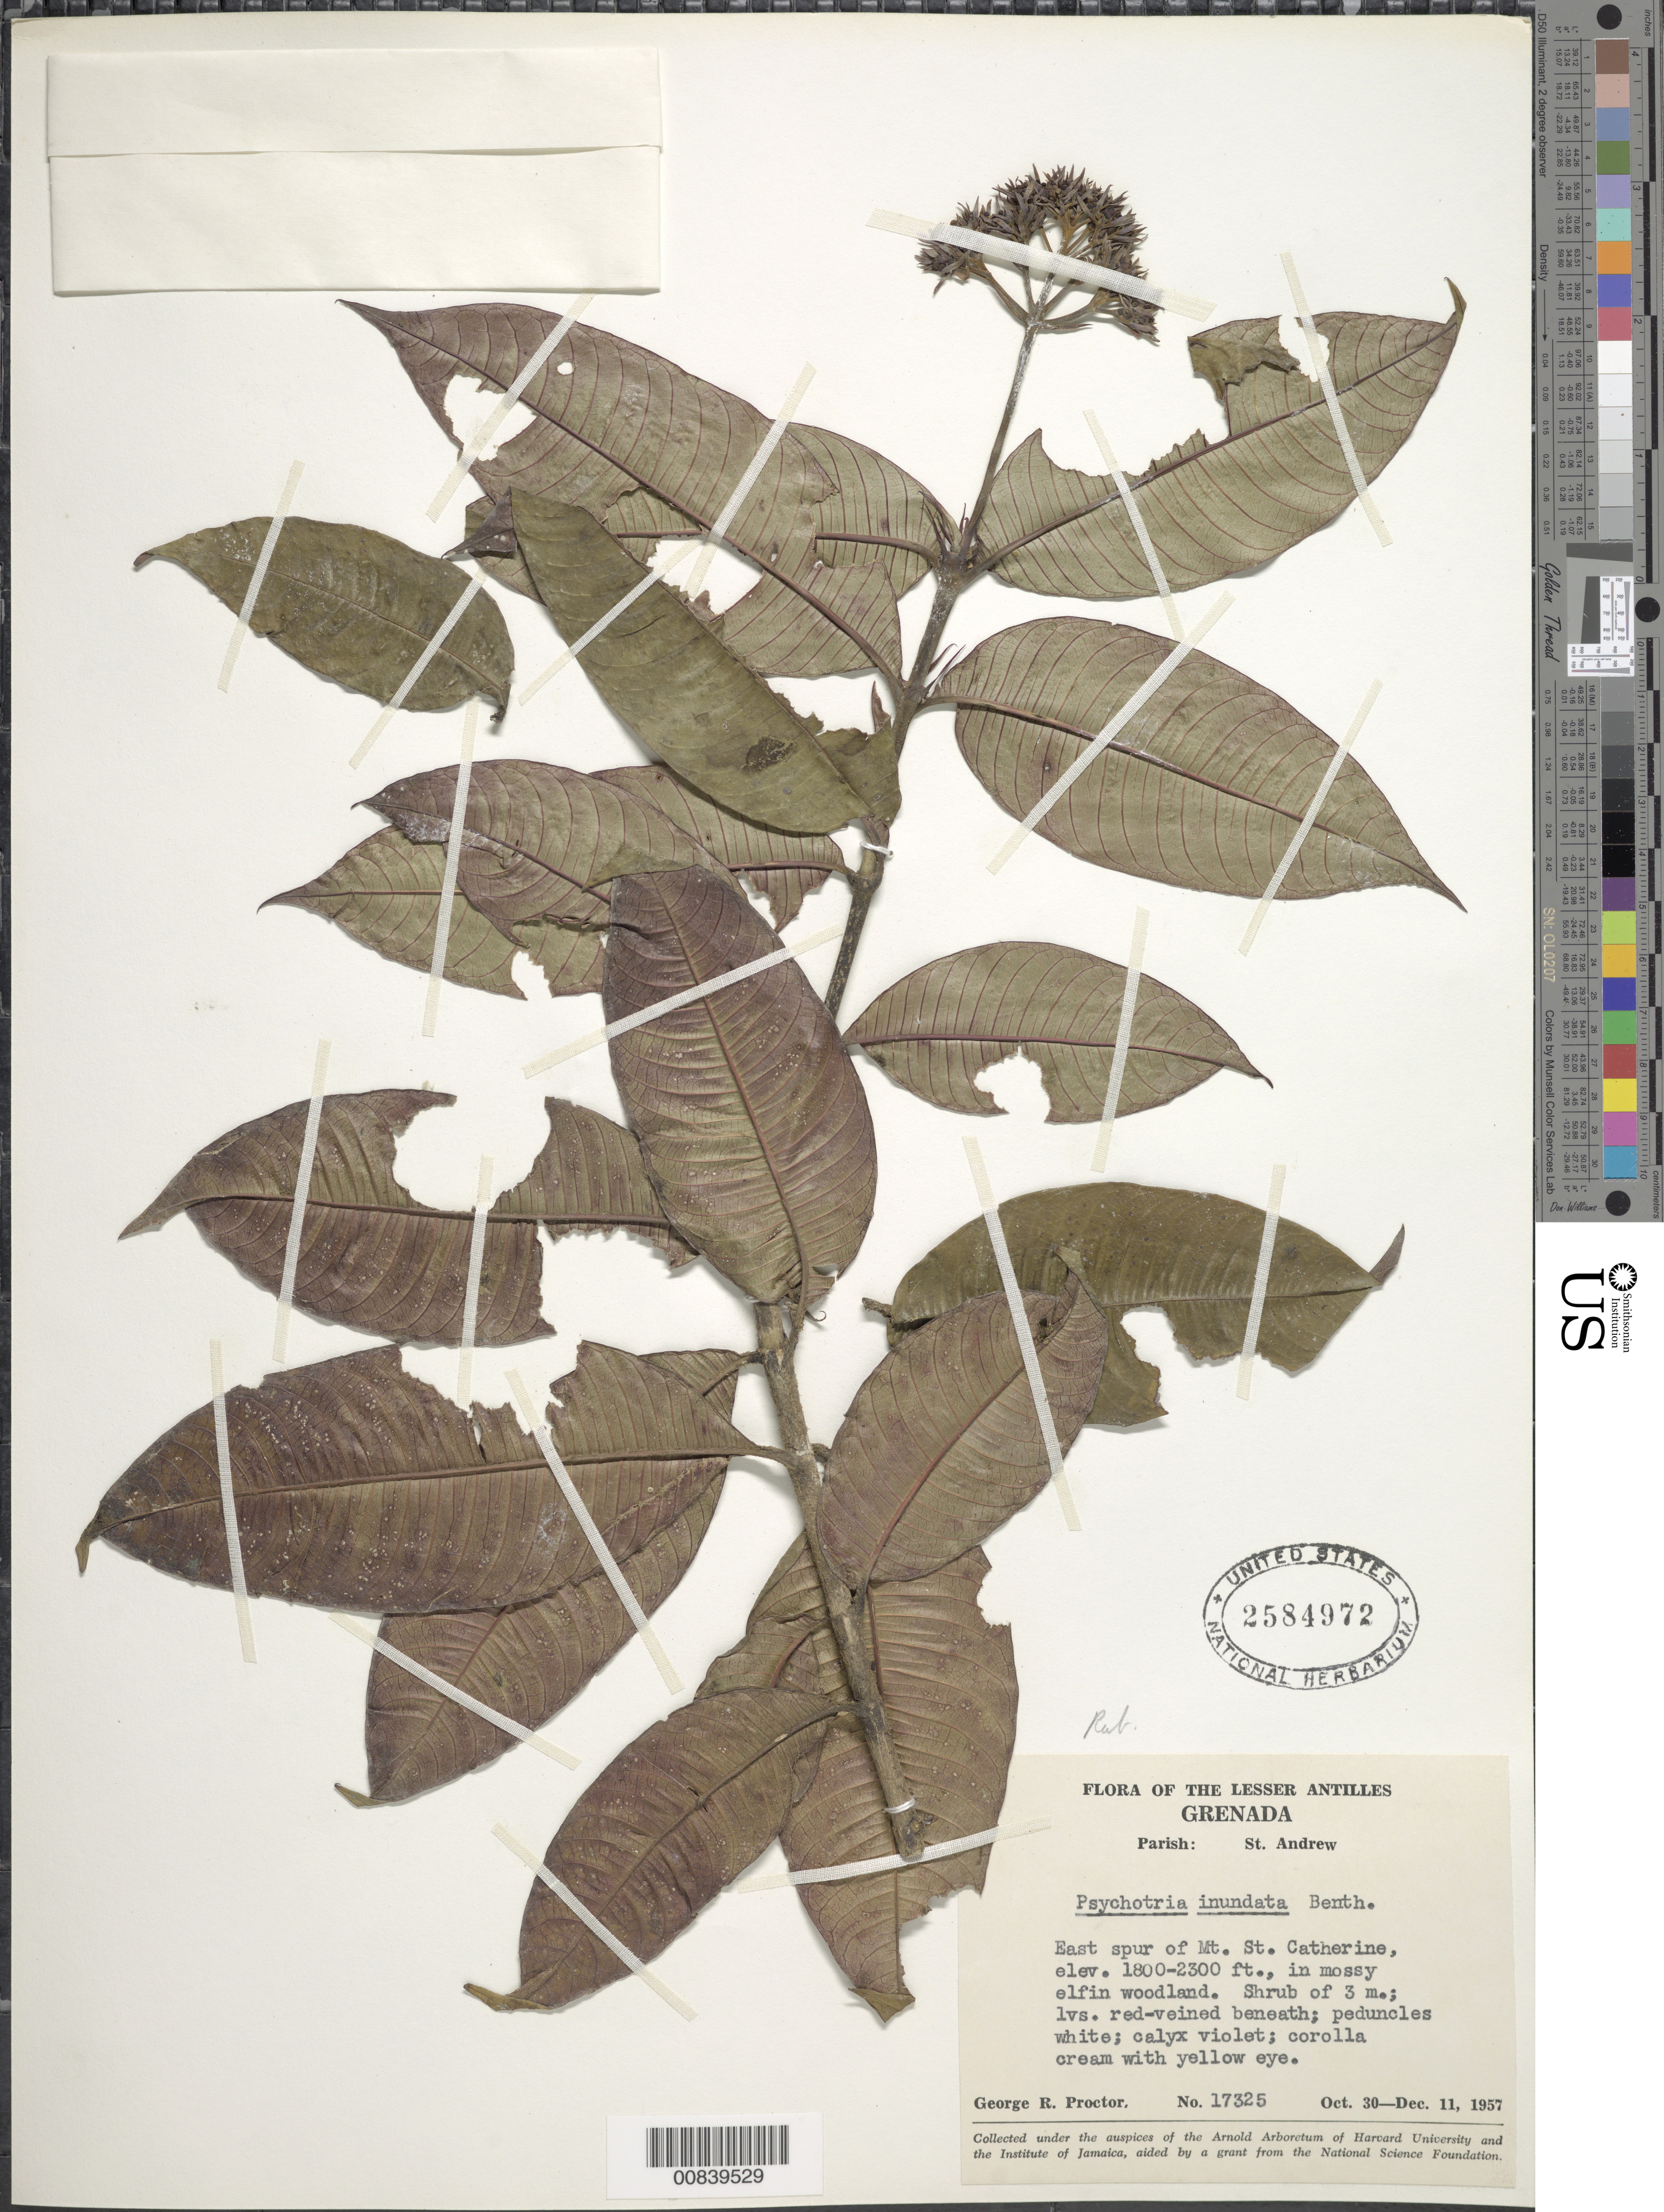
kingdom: Plantae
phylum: Tracheophyta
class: Magnoliopsida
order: Gentianales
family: Rubiaceae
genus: Psychotria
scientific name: Psychotria capitata subsp. inundata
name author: (Benth.) Steyerm.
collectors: G. R. Proctor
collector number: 17325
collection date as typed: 30 Oct 1957 to 11 Dec 1957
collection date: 1957-10-30/1957-12-11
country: Grenada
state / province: Saint Andrew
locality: East spur of Mt. St. Catherine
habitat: Mossy elfin woodland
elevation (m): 549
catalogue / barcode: US 2584972